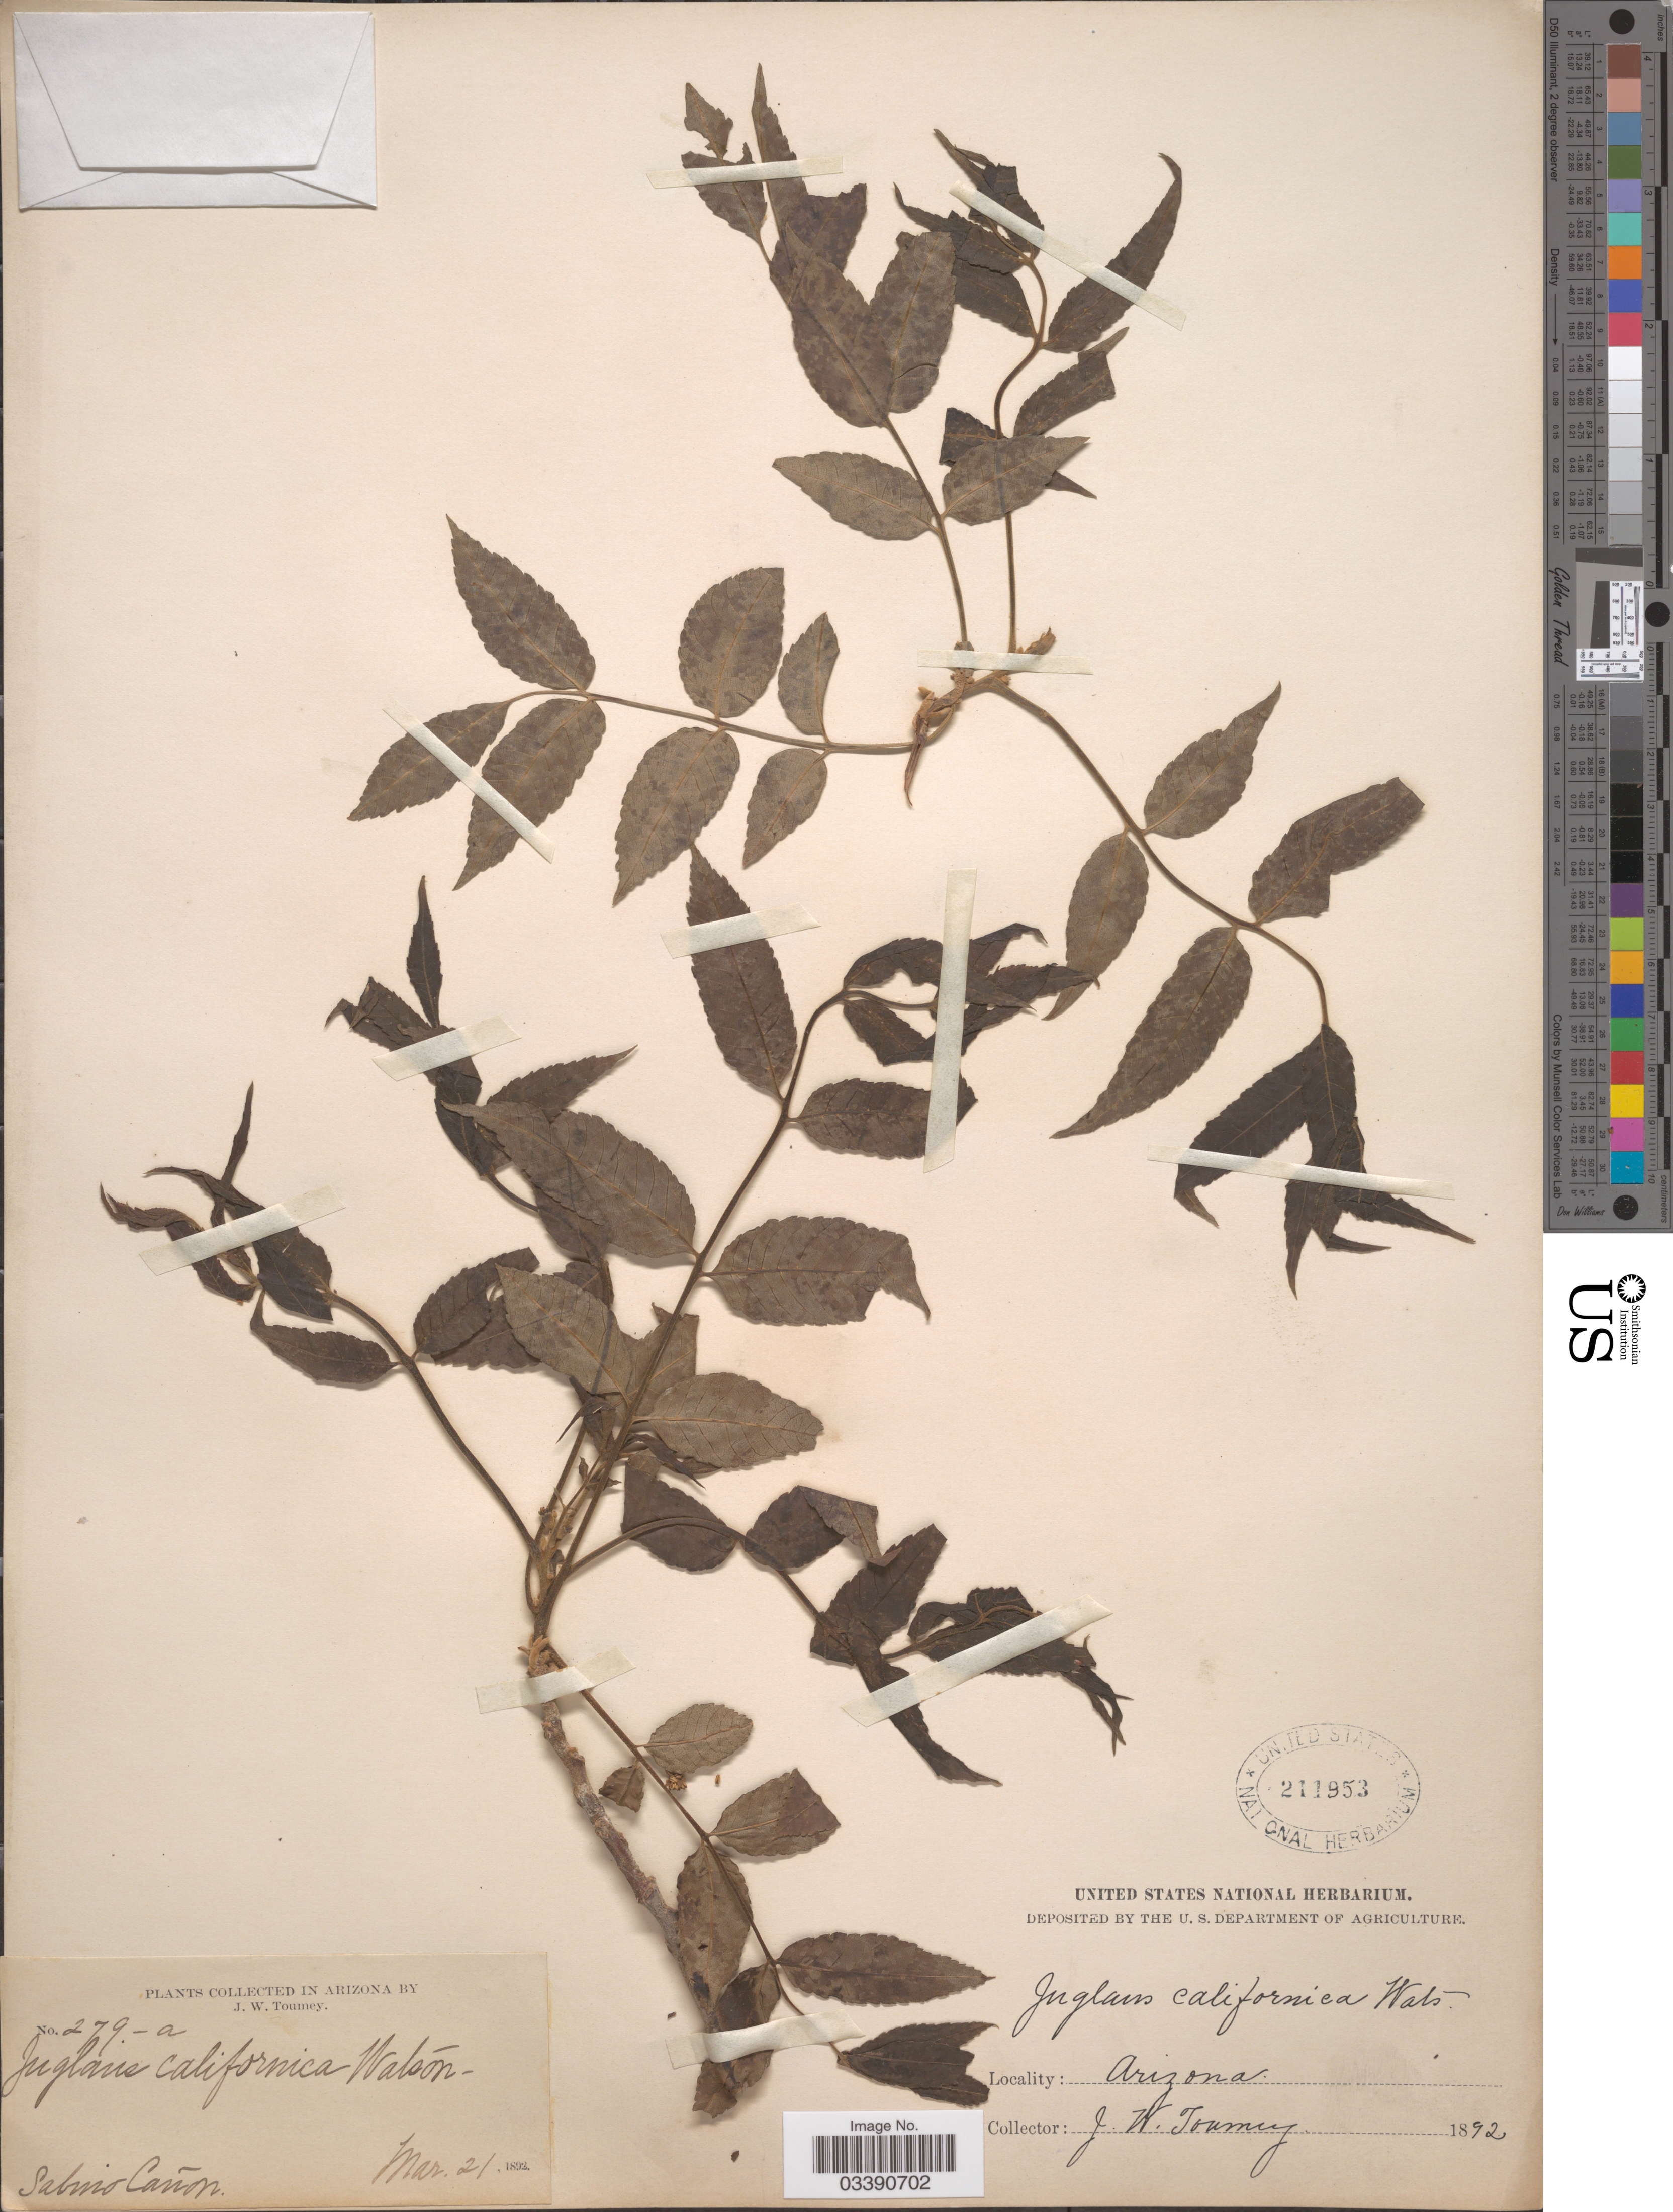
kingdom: Plantae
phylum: Tracheophyta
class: Magnoliopsida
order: Fagales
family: Juglandaceae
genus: Juglans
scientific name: Juglans microcarpa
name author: Berland. in Berland. & Chovell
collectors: J. W. Toumey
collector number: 279-a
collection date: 1893-03-21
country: United States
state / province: Arizona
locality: Sabino Cañon.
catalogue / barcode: US 211953